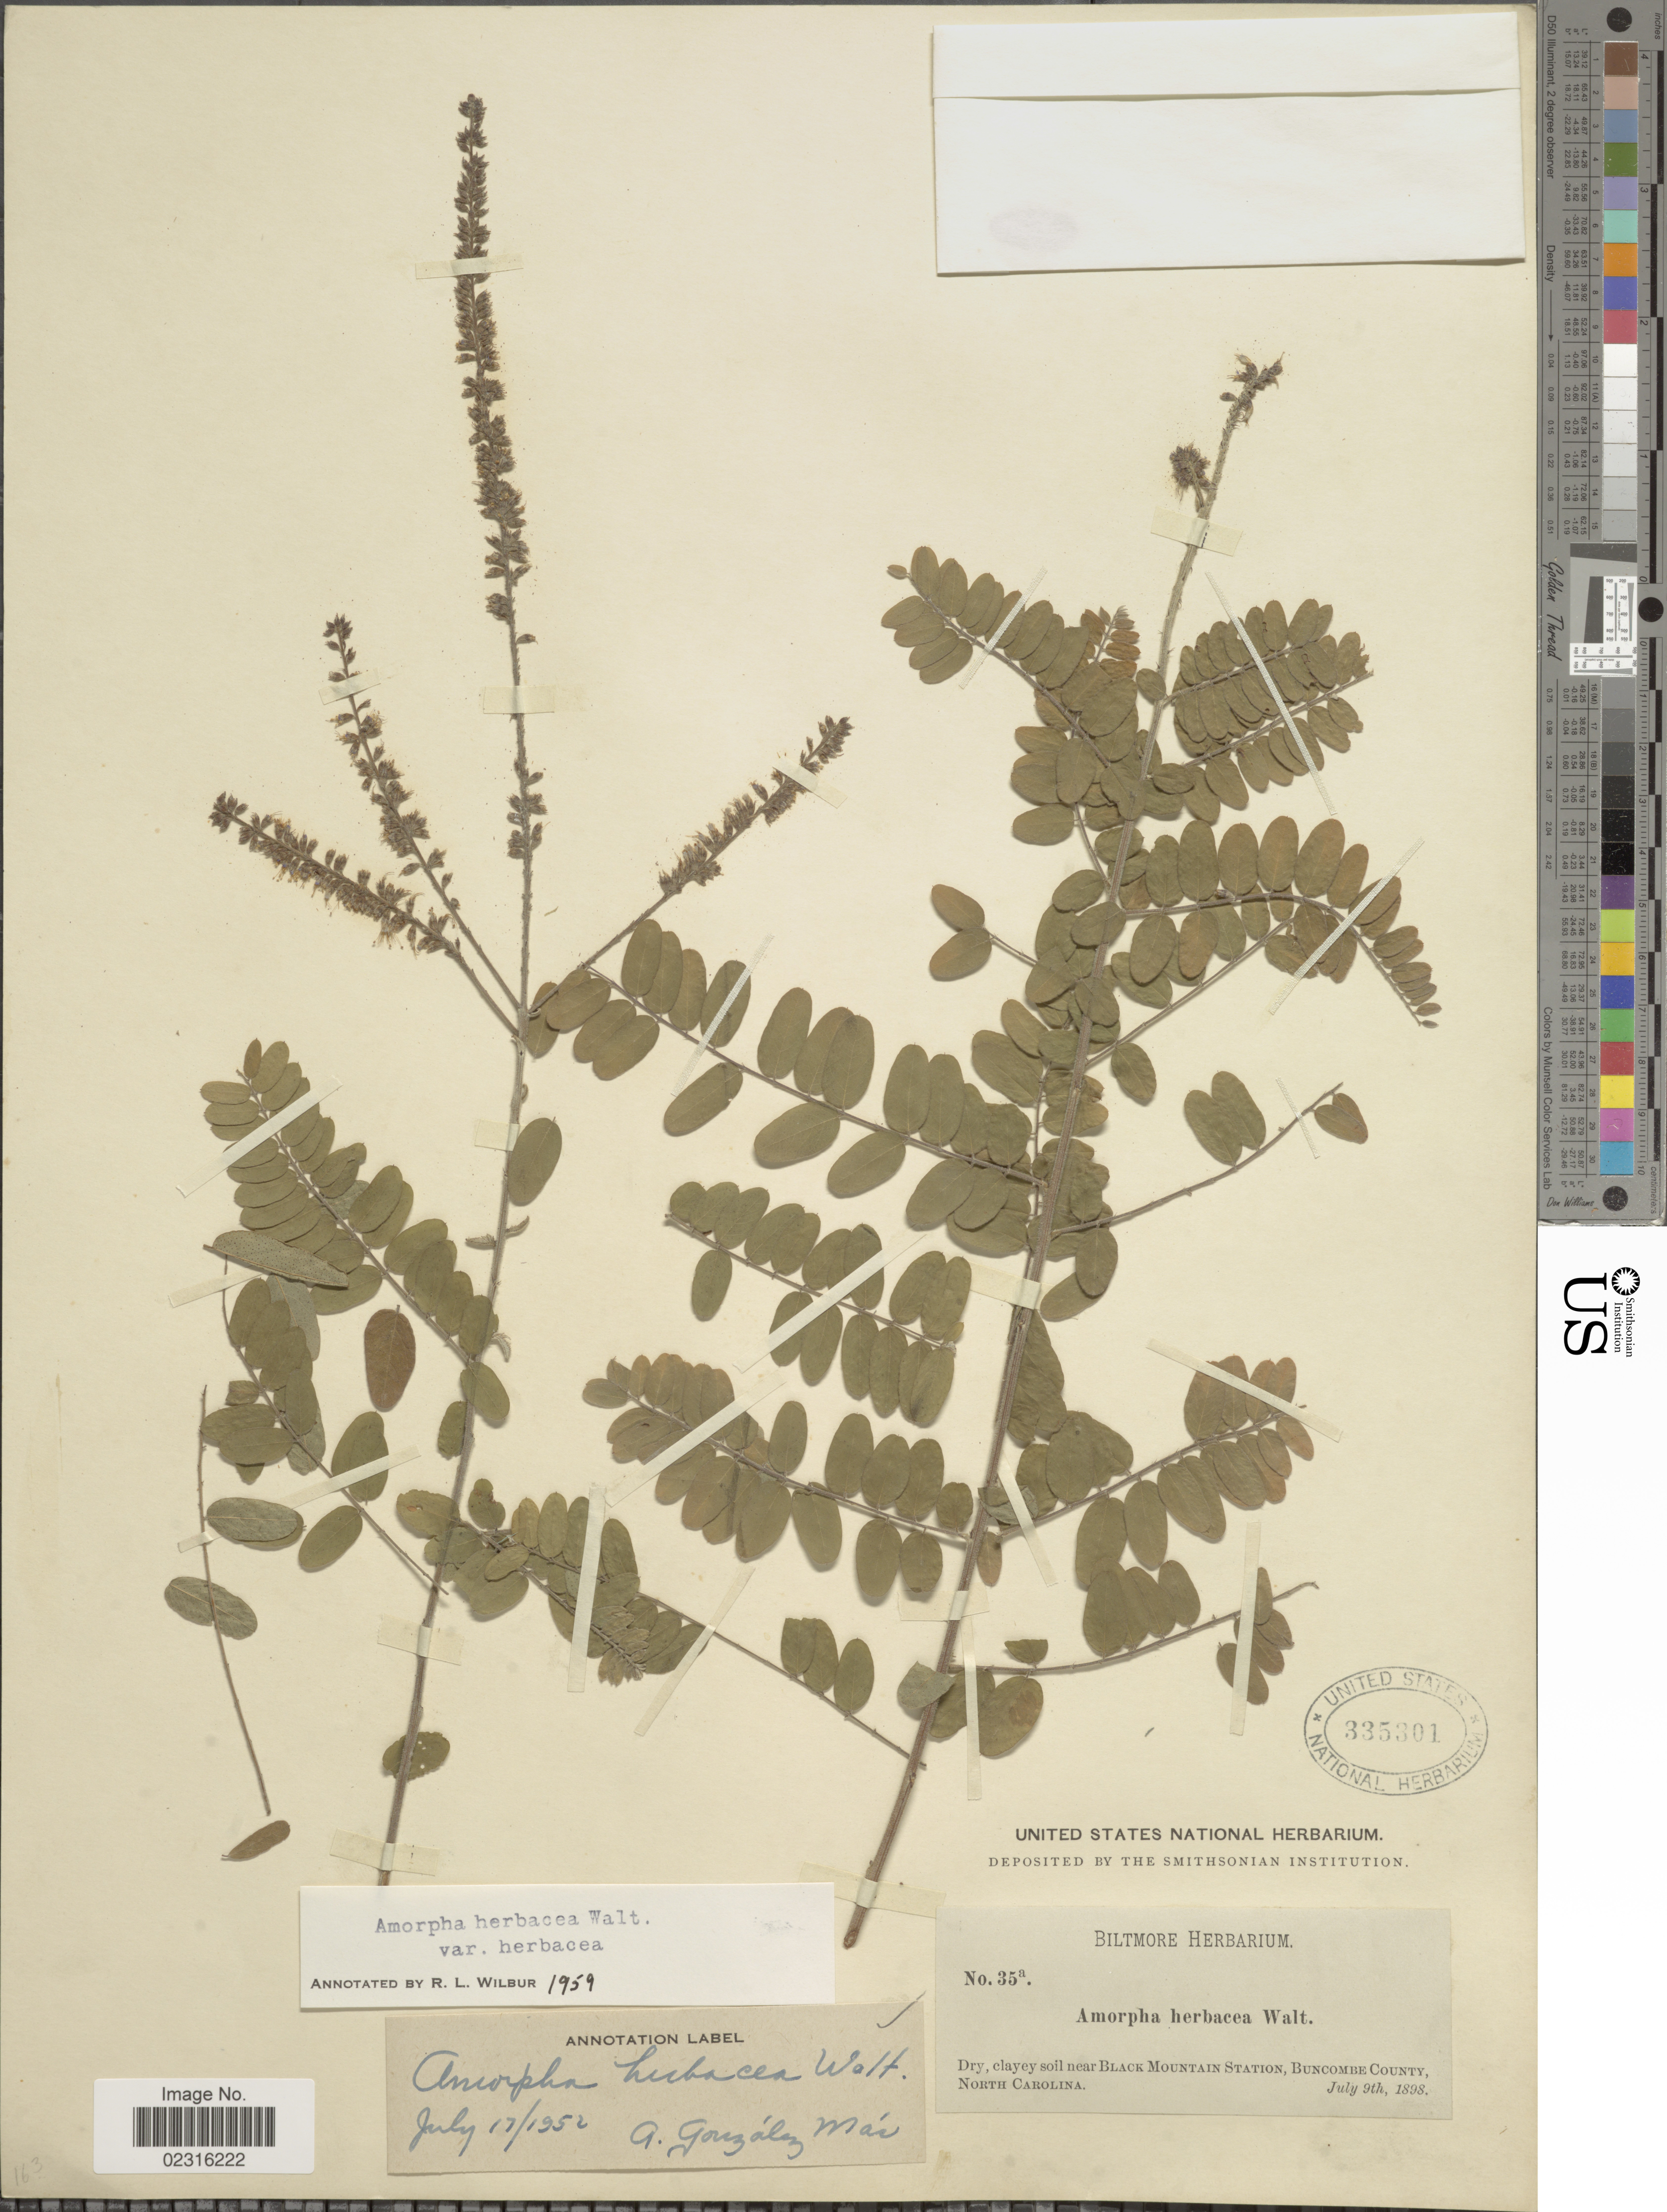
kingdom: Plantae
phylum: Tracheophyta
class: Magnoliopsida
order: Fabales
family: Fabaceae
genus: Amorpha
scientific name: Amorpha herbacea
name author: Schltdl.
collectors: ex herb. Biltmore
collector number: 35a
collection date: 1898-07-09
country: United States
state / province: North Carolina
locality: Dry, clayey soil near Black Mountain Station, Buncombe County.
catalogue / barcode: US 335301